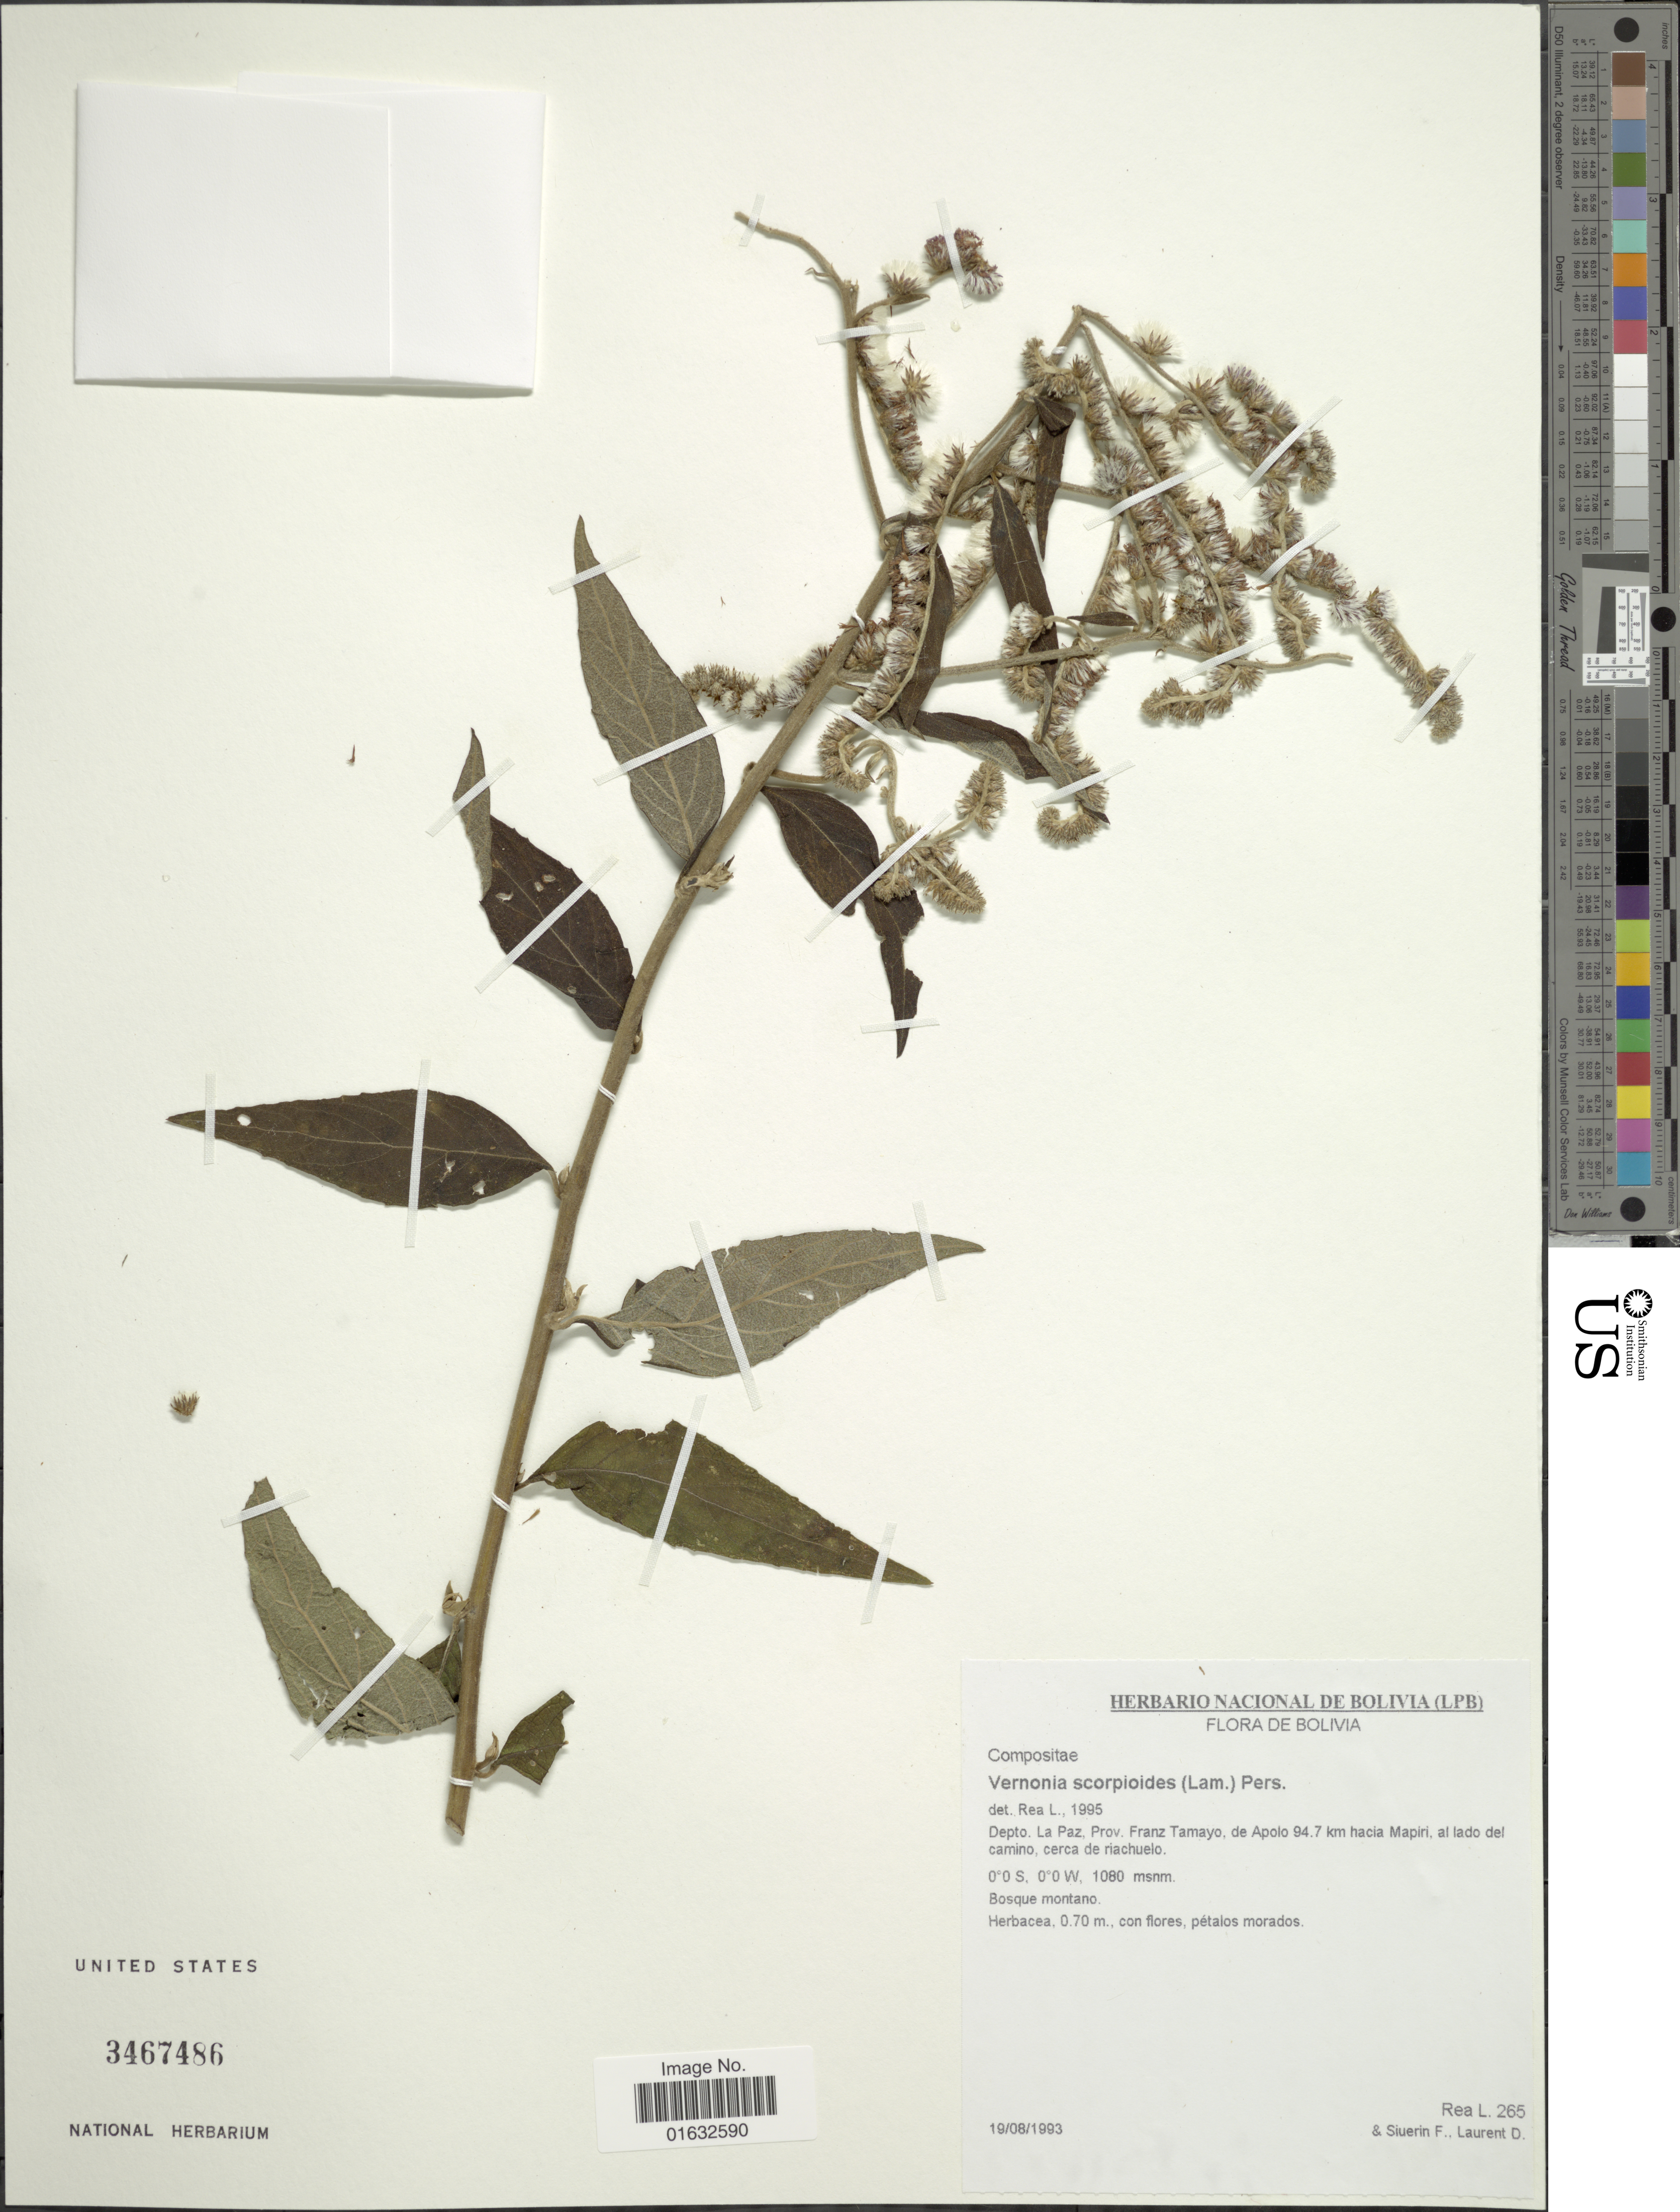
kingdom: Plantae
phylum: Tracheophyta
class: Magnoliopsida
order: Asterales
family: Asteraceae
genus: Cyrtocymura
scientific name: Cyrtocymura scorpioides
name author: (Lam.) H. Rob.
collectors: L. Rea, F. Siuerin & D. Laurent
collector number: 265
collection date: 1993-08-19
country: Bolivia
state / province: La Paz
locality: Prov. Franz Tamayo, de Apolo 94.7 km hacia Mapiri, at lado del camino, cerca de riachuelo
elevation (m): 1080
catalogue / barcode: US 3467486